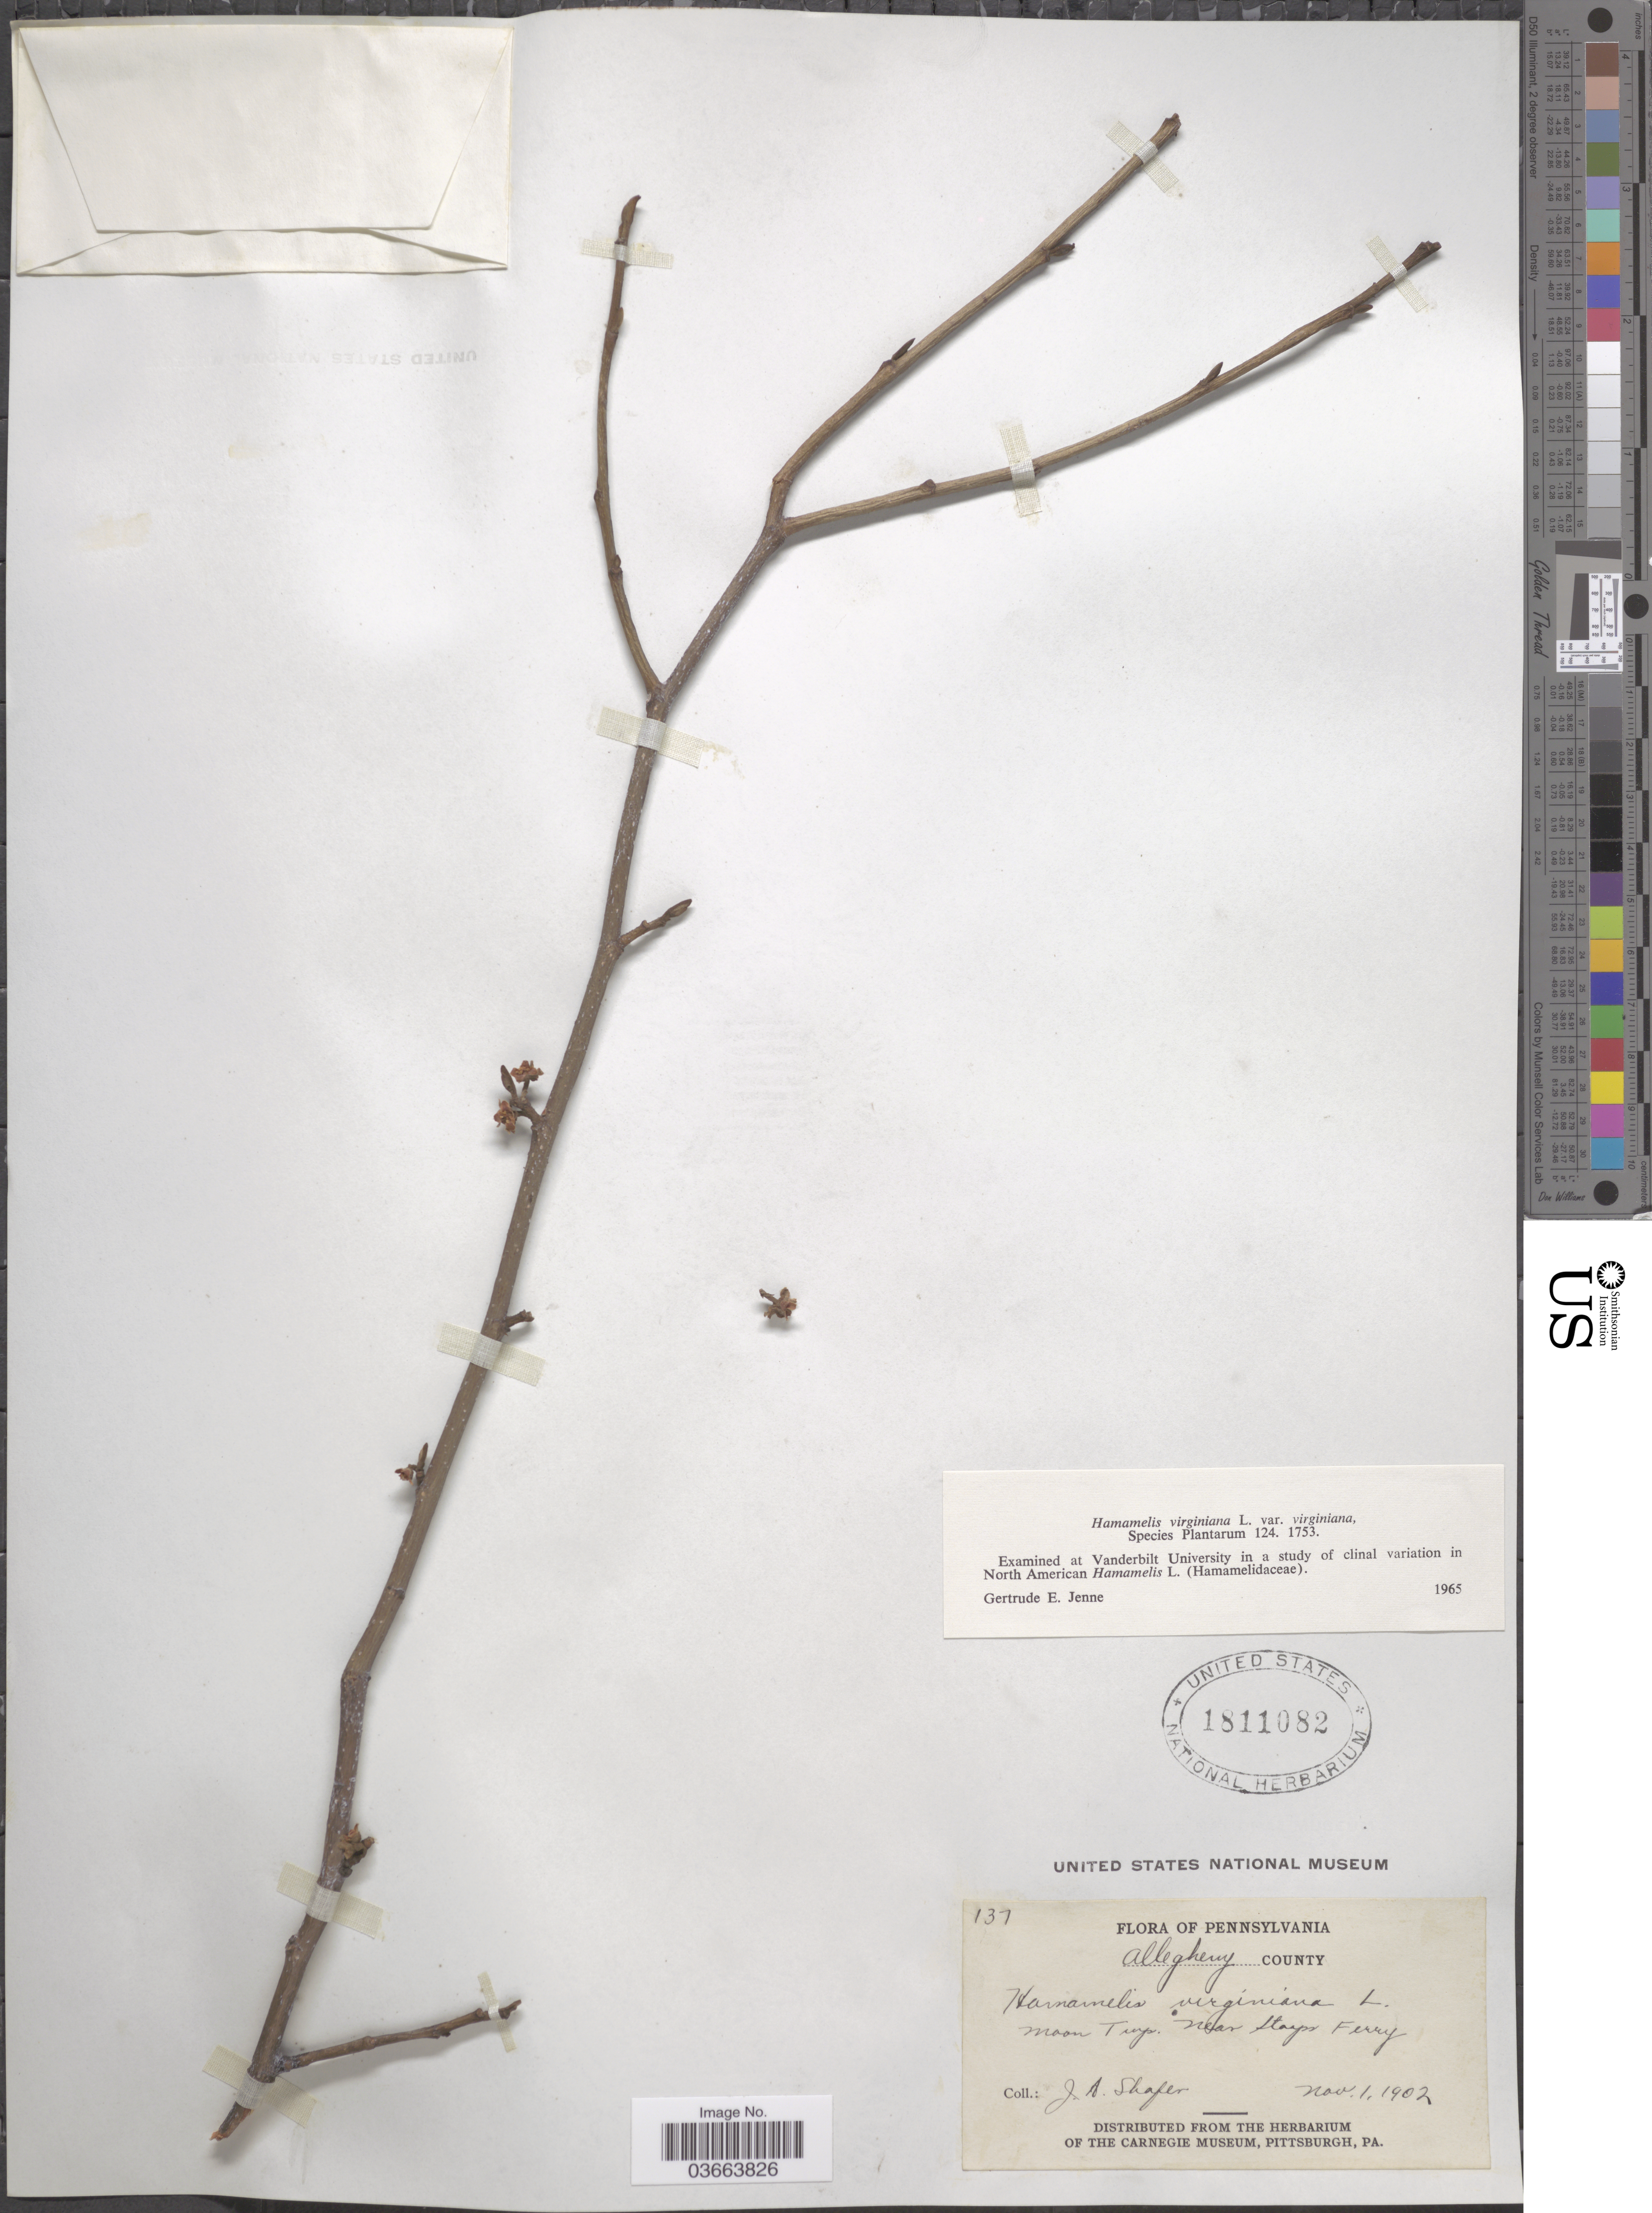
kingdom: Plantae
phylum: Tracheophyta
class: Magnoliopsida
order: Saxifragales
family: Hamamelidaceae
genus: Hamamelis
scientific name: Hamamelis virginiana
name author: L.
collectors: J. A. Shafer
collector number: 137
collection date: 1902-11-01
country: United States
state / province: Pennsylvania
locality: Allegheny County. Moon Twp. near Stoops Ferry.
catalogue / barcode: US 1811082